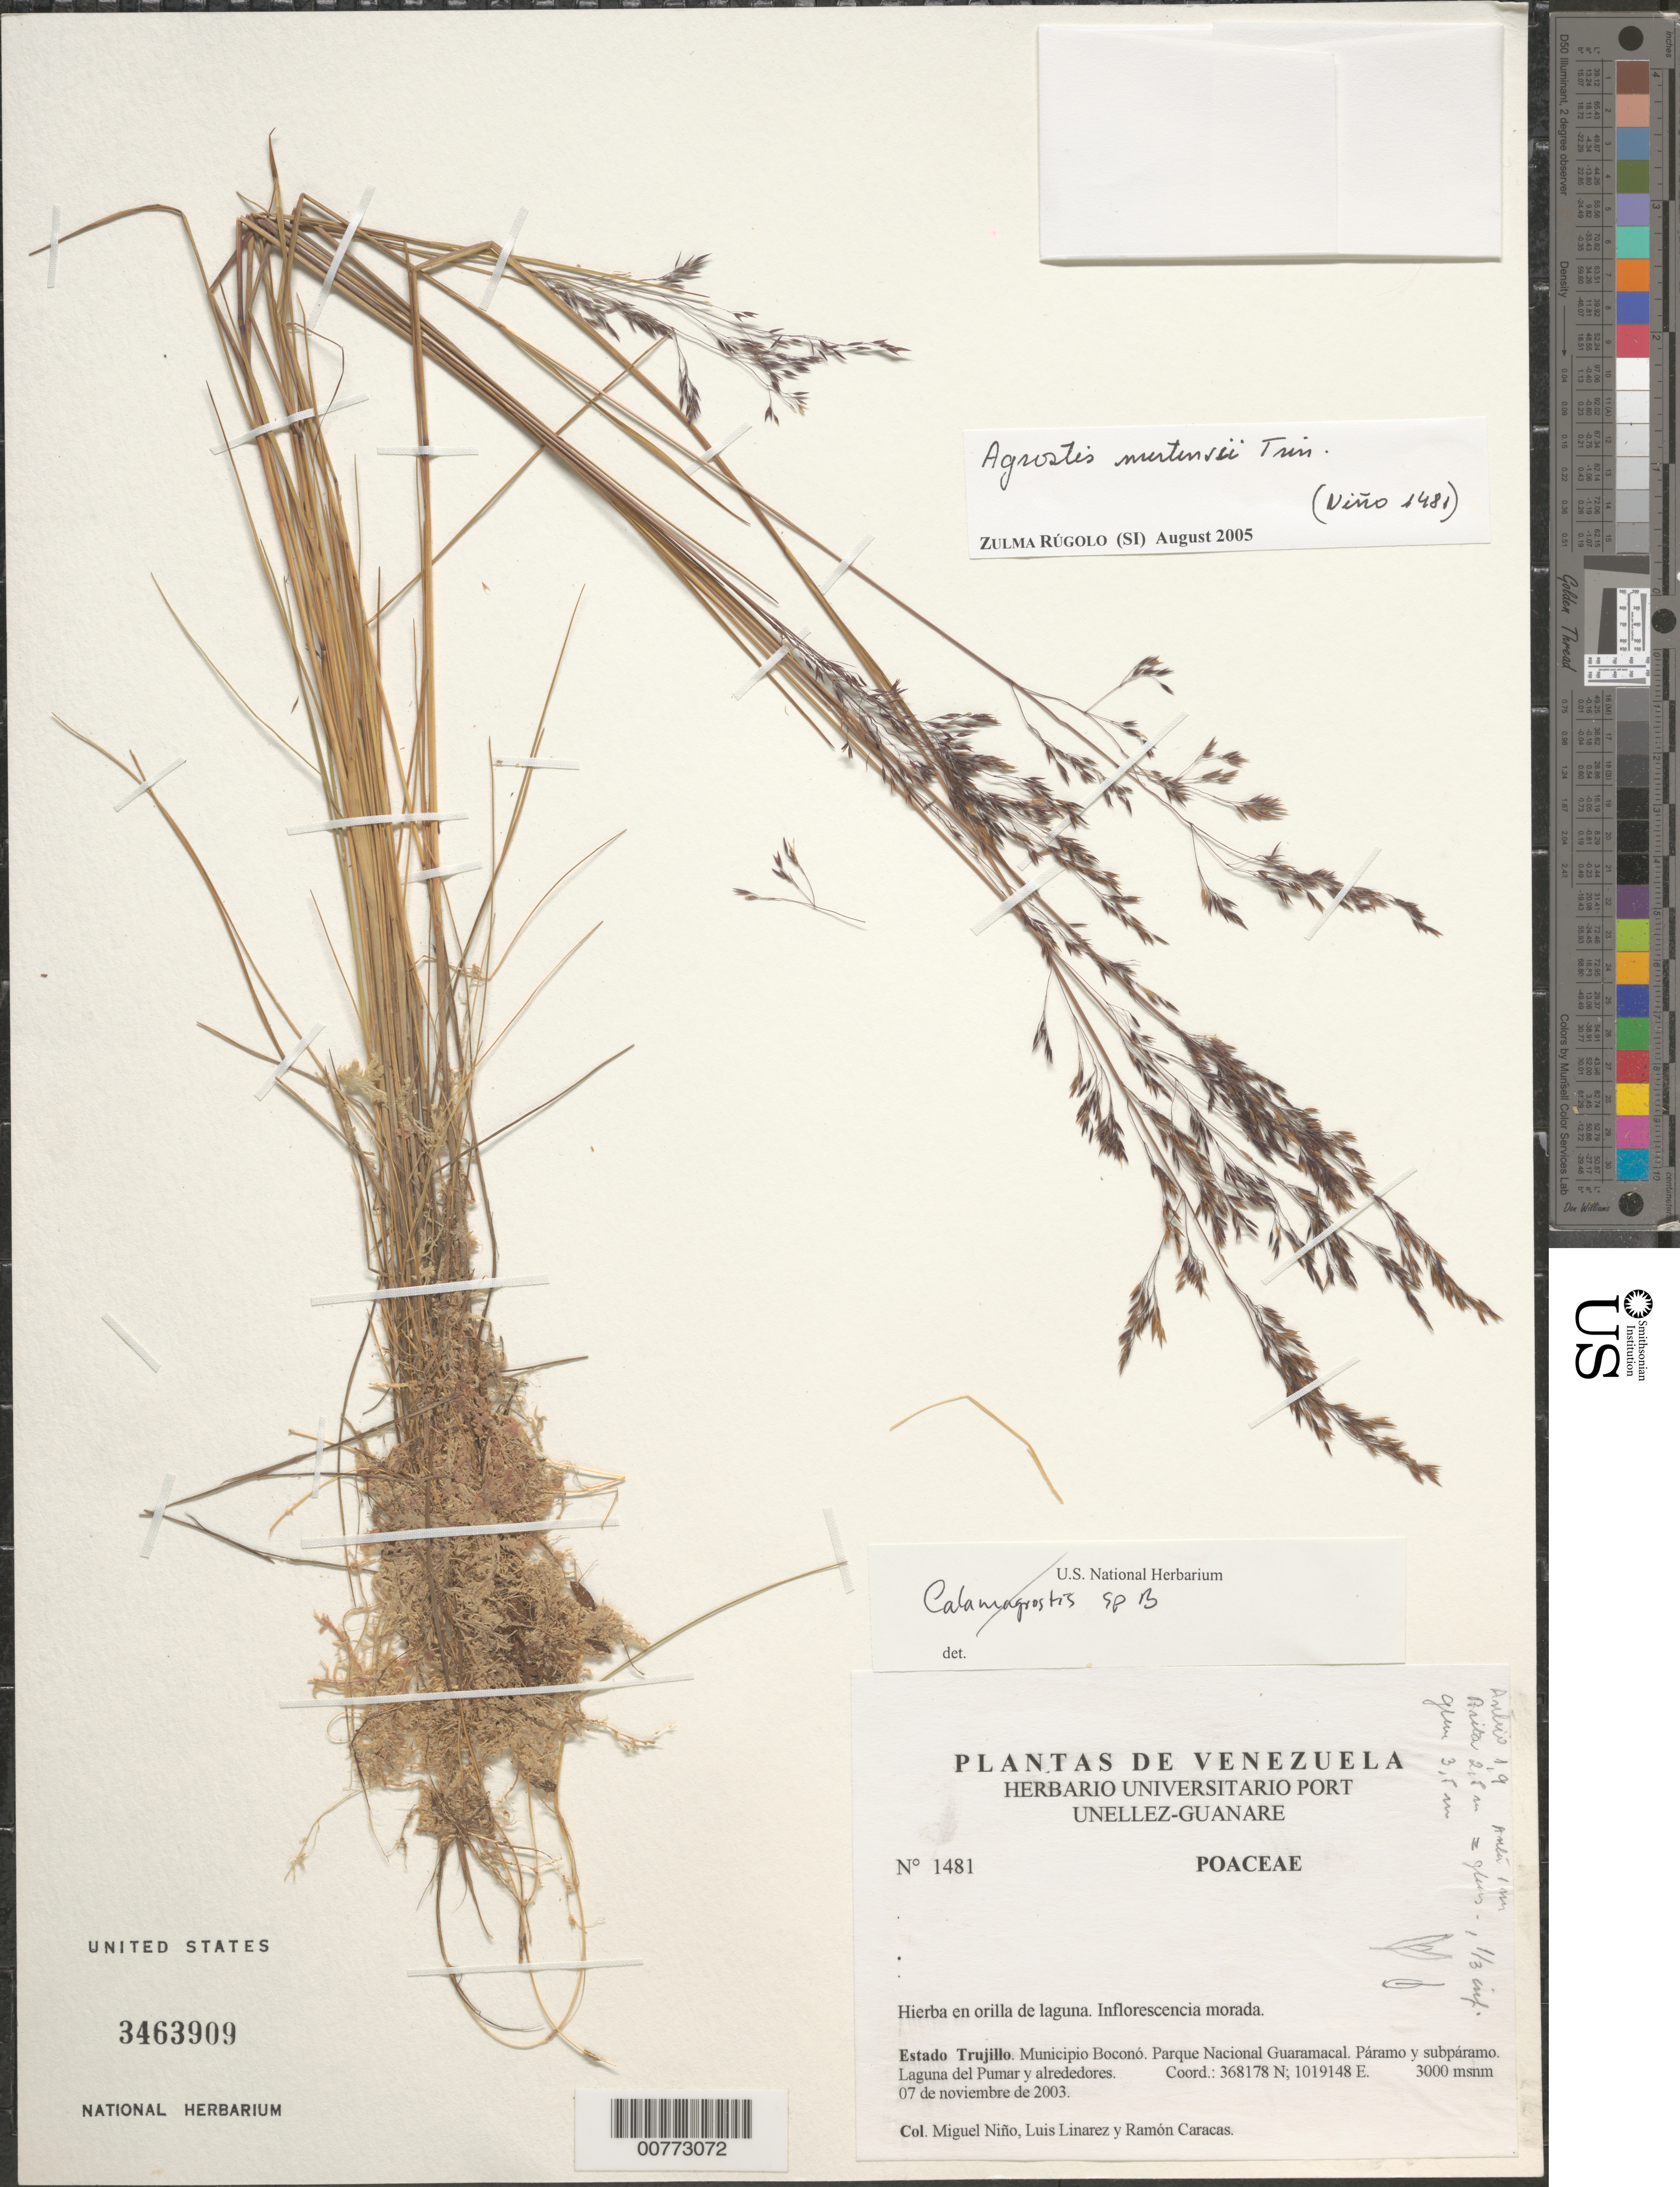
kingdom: Plantae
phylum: Tracheophyta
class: Liliopsida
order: Poales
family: Poaceae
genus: Agrostis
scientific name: Agrostis mertensii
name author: Trin.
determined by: Rúgolo de Agrasar, Z. E.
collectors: S. M. Niño, L. Linárez & R. Caracas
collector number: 1481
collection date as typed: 07 Nov 2003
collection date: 2003-11-07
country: Venezuela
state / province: Trujillo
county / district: Boconó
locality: Parque Nacional Guaramacal. Laguna del Pumar y alrededores.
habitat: Páramo y subpáramo.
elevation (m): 3000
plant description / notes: PORT, US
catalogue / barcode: US 3463909